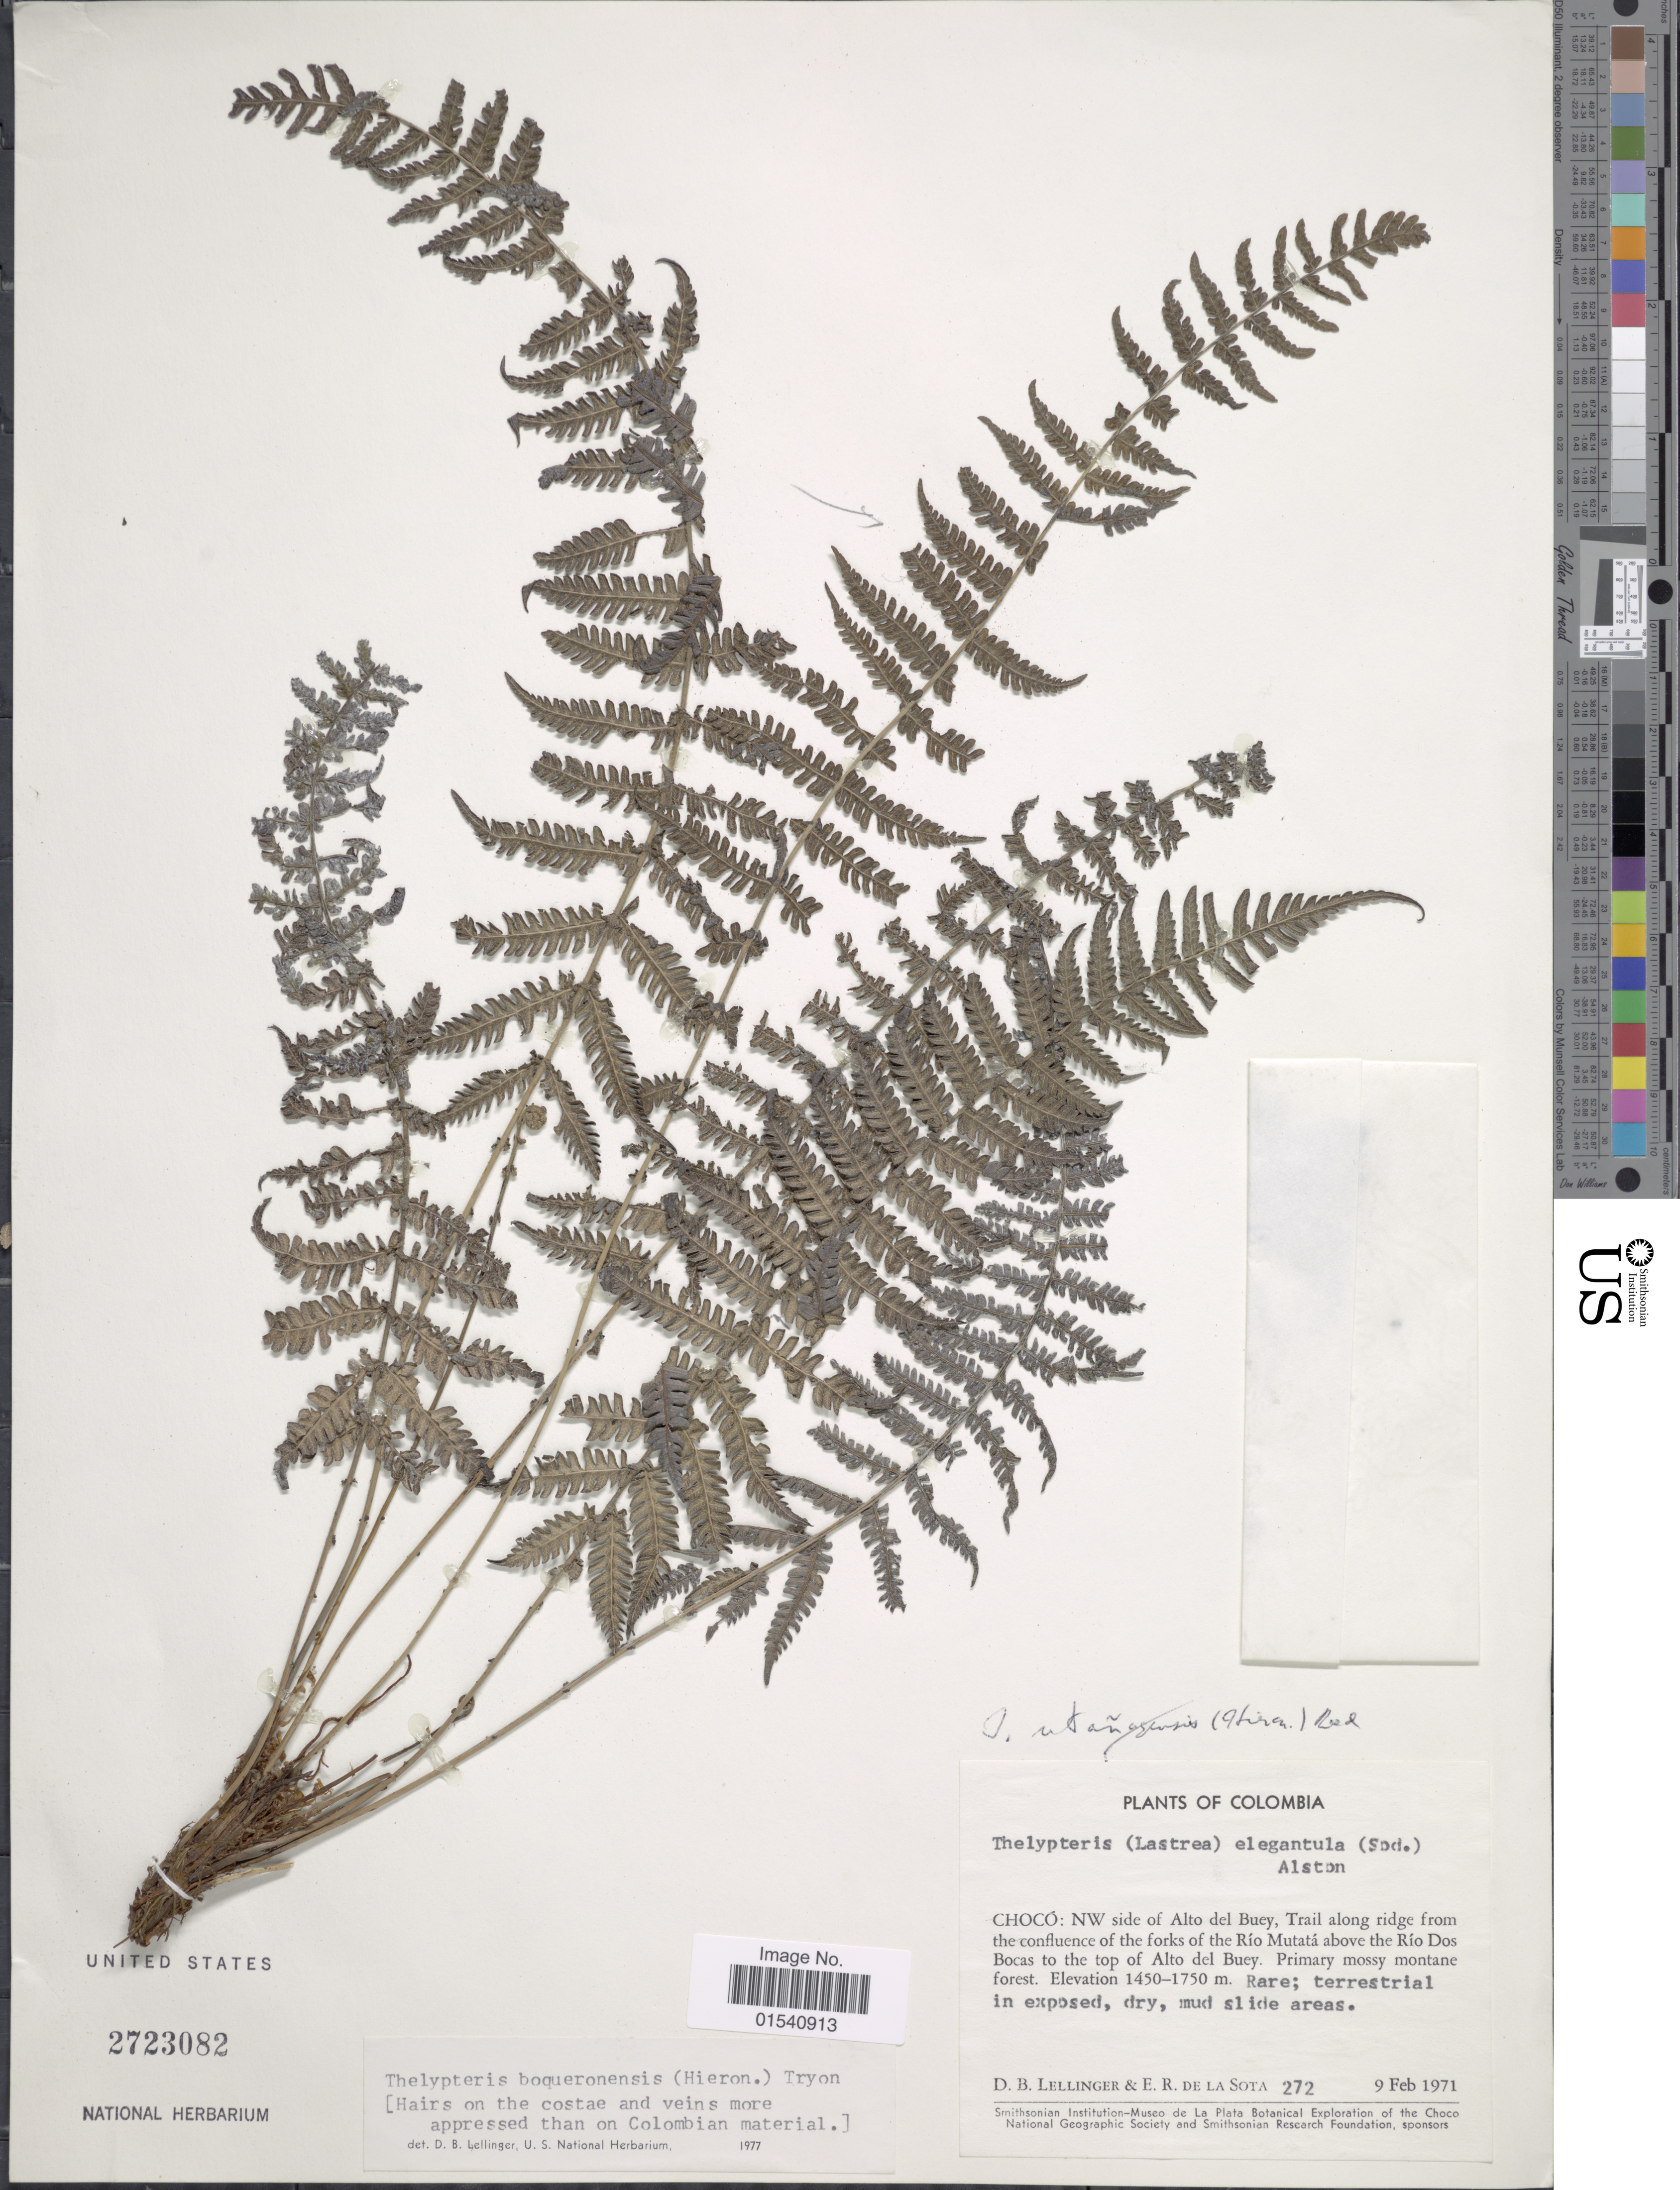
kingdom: Plantae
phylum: Tracheophyta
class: Polypodiopsida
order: Polypodiales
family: Thelypteridaceae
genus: Amauropelta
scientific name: Amauropelta rudis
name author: (Kunze) Pic. Serm.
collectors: D. B. Lellinger & E. R. de la Sota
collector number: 272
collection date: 1971-02-09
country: Colombia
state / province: Chocó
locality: NW side of Alto del Buey, Trail along ridge from the confluence of the fork of the Río Mutatá above the Río Dos Bocas to the top of Alto del Buey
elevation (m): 1450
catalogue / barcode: US 2723082